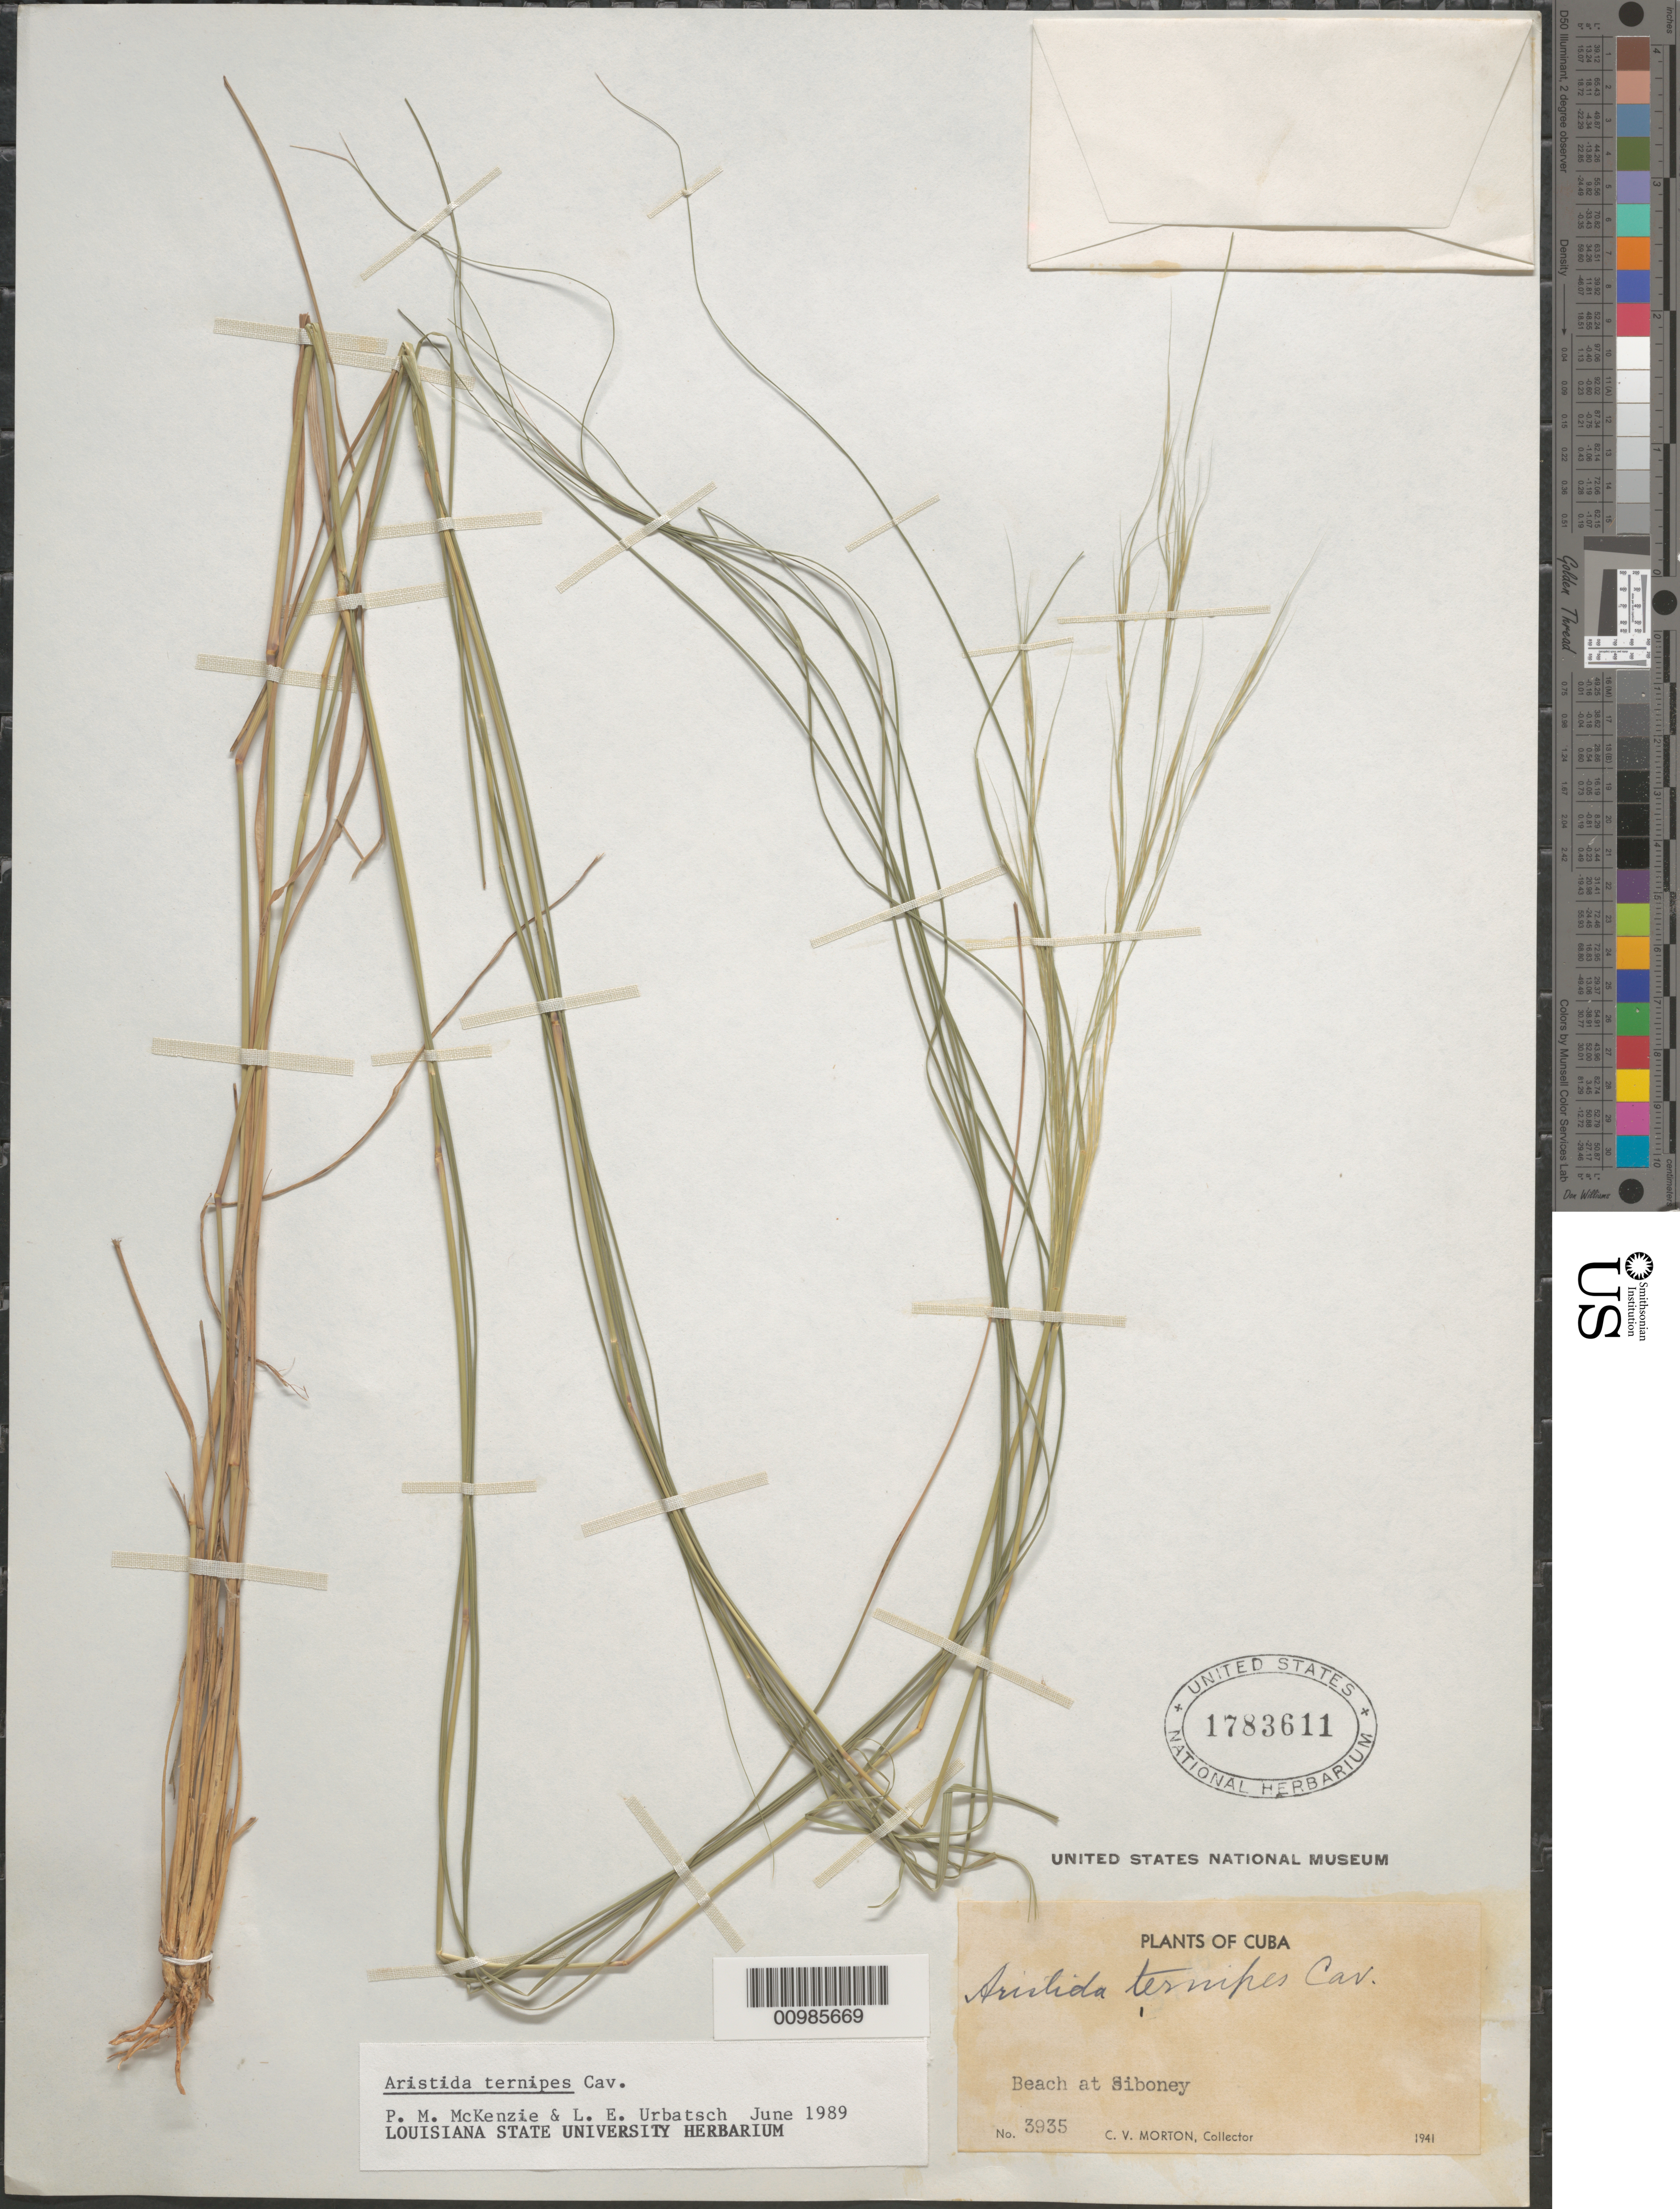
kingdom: Plantae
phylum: Tracheophyta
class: Liliopsida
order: Poales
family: Poaceae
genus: Aristida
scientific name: Aristida ternipes var. ternipes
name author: Cav.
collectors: C. V. Morton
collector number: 3935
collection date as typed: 1941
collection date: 1941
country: Cuba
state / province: Santiago de Cuba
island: Cuba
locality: Siboney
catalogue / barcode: US 1783611